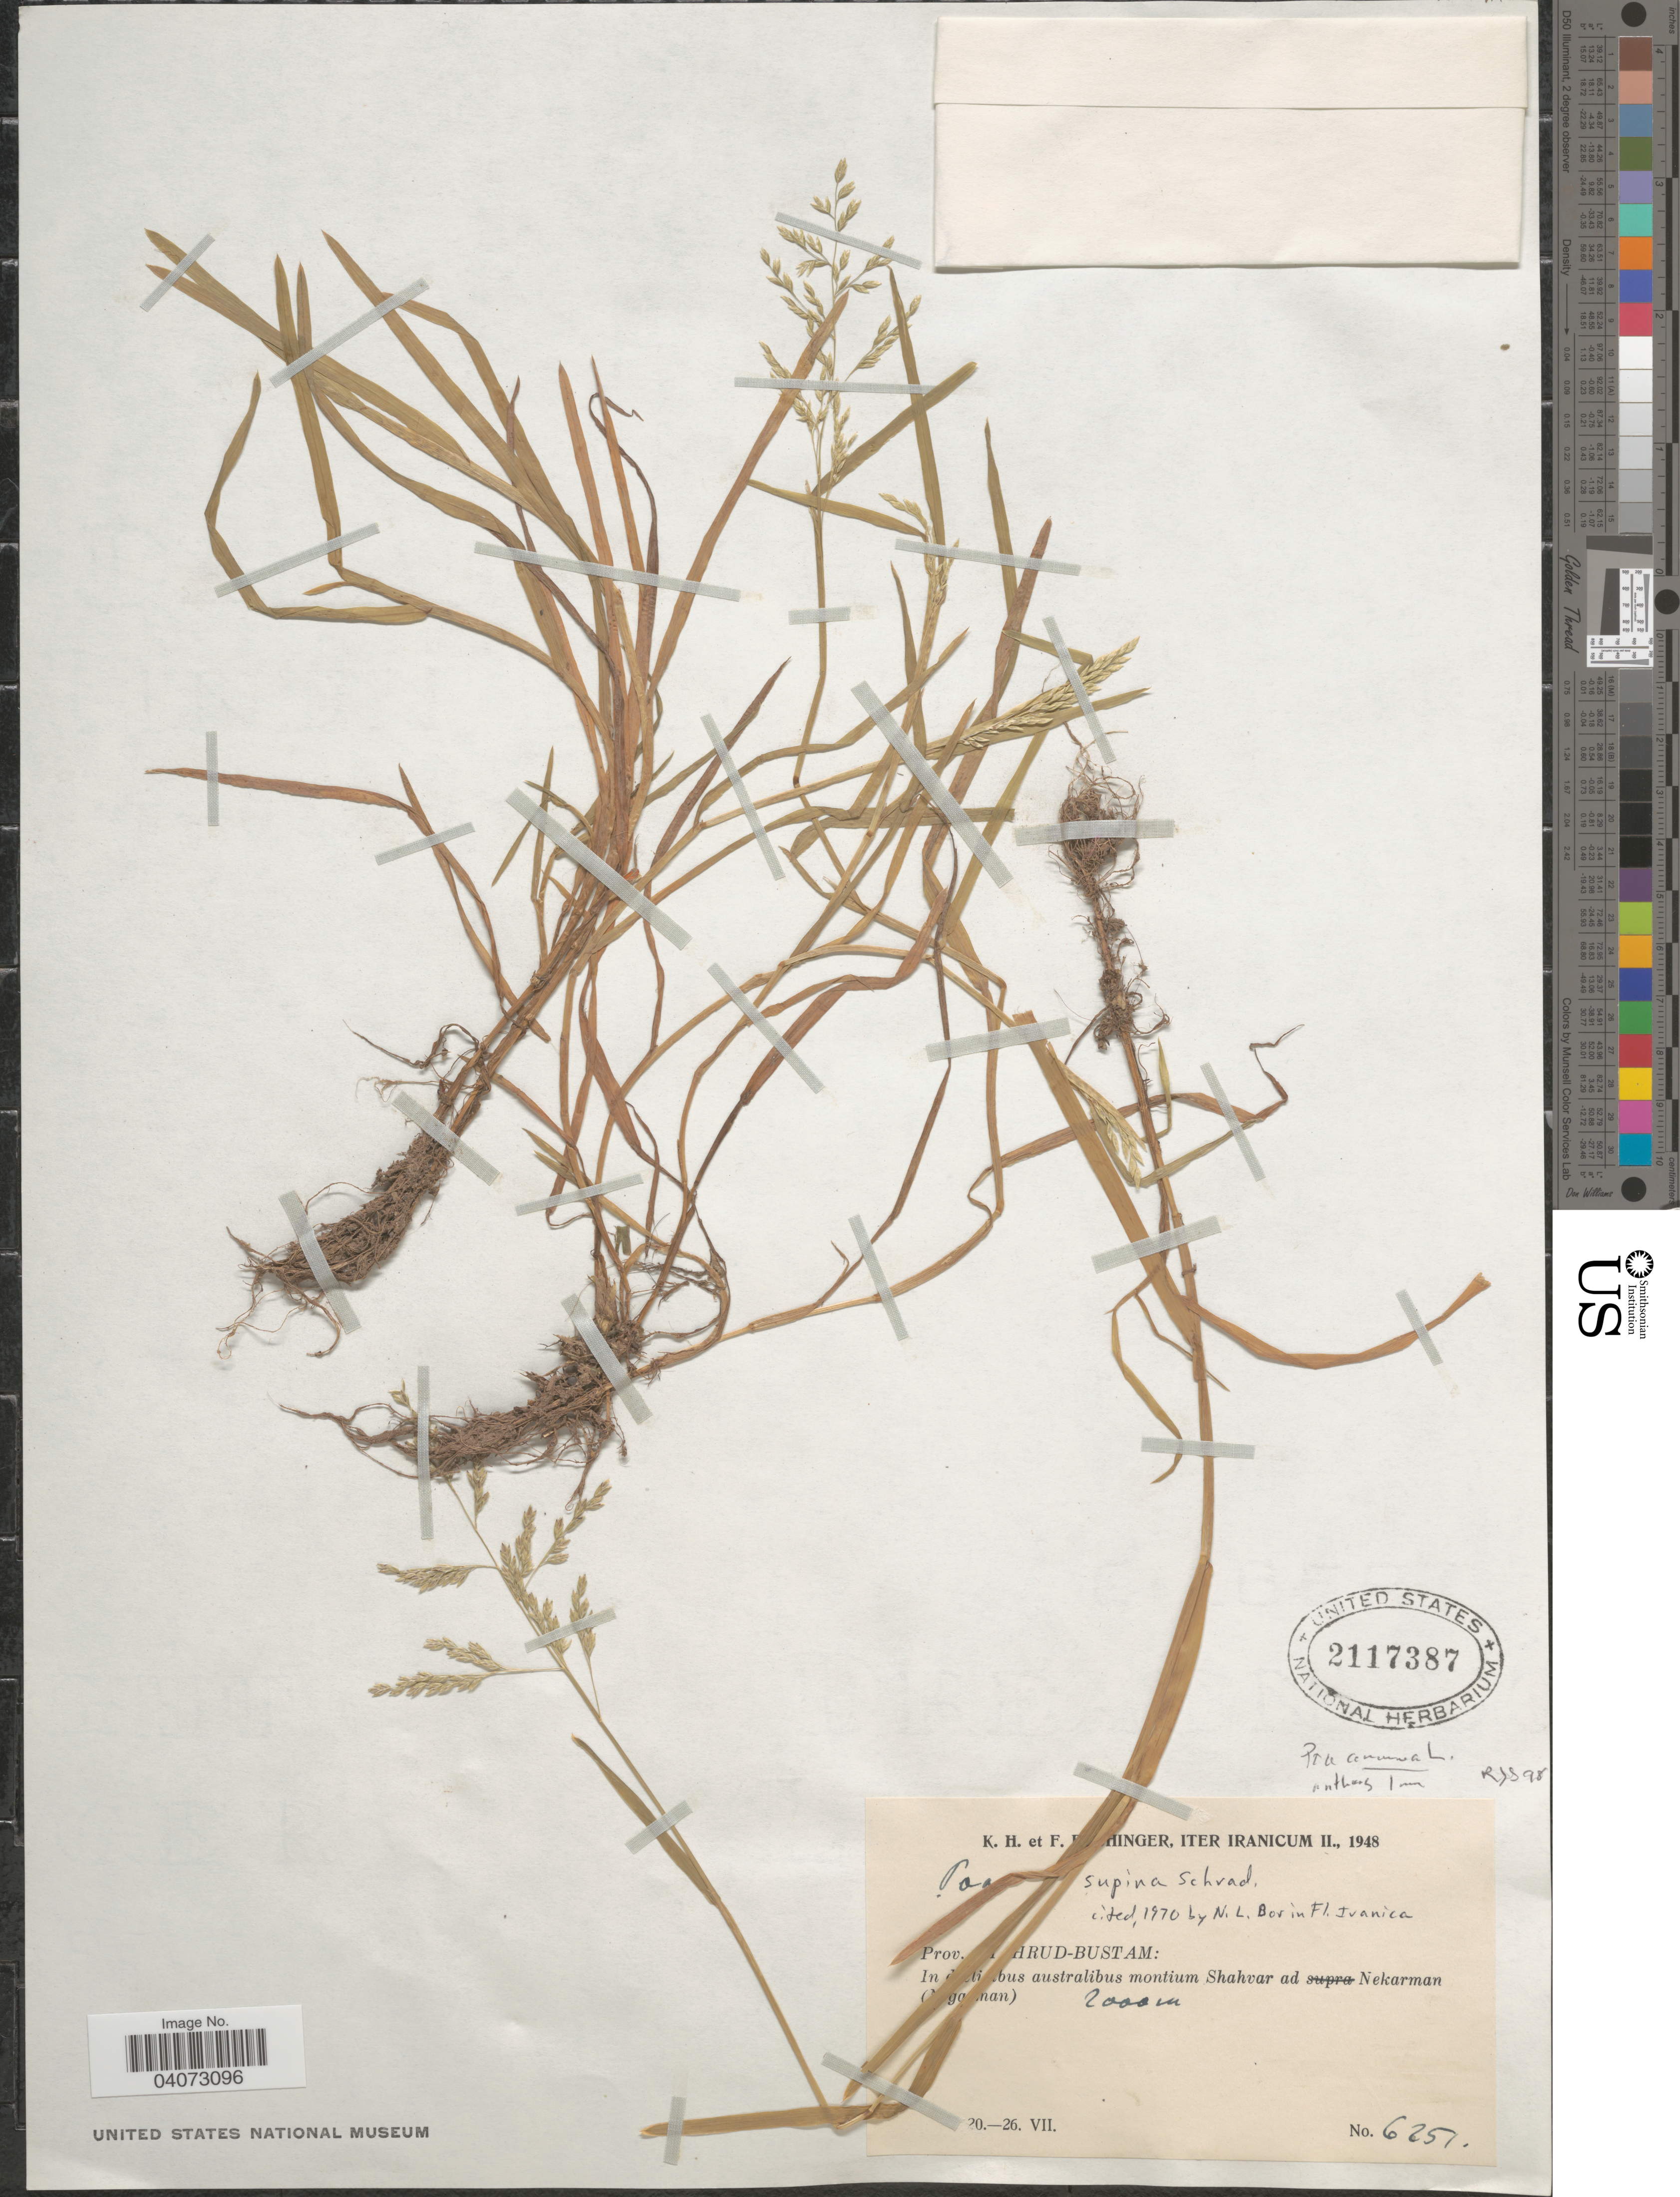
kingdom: Plantae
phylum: Tracheophyta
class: Liliopsida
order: Poales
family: Poaceae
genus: Poa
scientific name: Poa annua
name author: L.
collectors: K. H. Rechinger & F. Rechinger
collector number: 6251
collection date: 1948-07-20/1948-07-26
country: Iran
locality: Prov. Shahrud-Bustam: In declivibus australibus montium Shahvar ad Nekarman (Nigarman). Iter Iranicum II., 1948.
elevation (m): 2000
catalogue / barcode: US 2117387